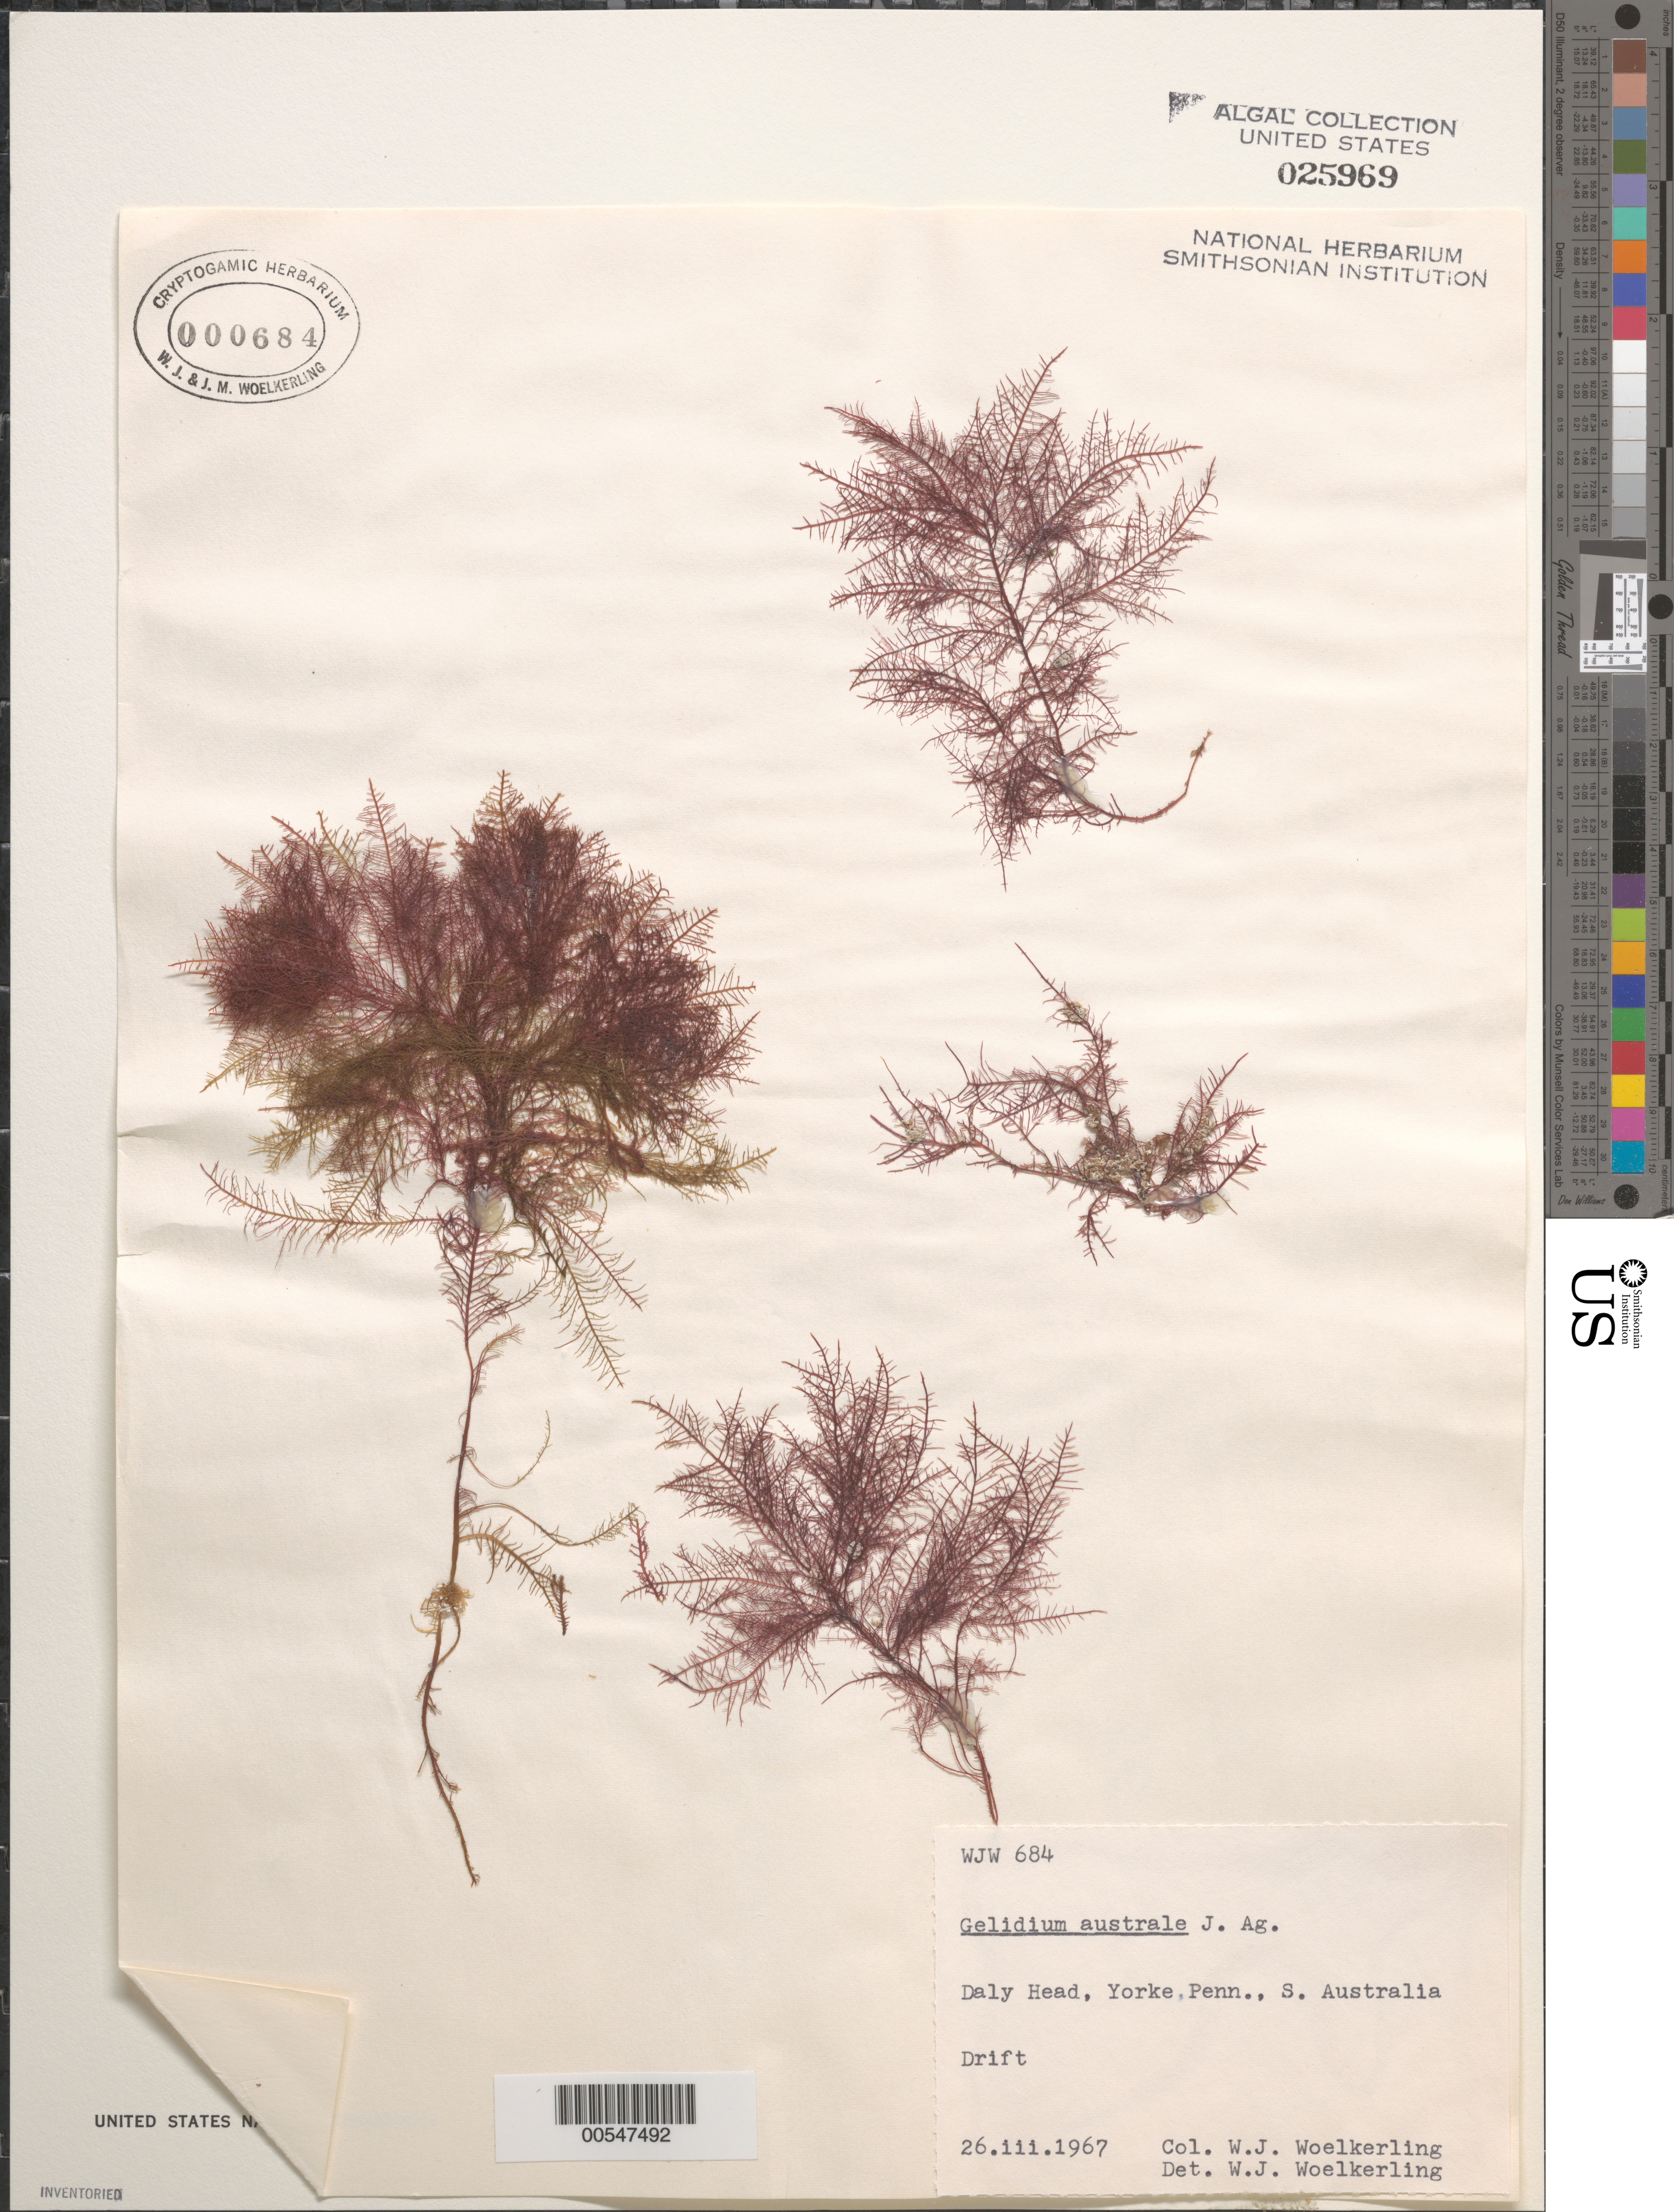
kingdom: Plantae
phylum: Rhodophyta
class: Florideophyceae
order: Gelidiales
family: Gelidiaceae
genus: Gelidium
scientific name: Gelidium australe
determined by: Woelkerling, W. J.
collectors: W. Woelkerling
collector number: WJW 684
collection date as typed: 26 Mar 1967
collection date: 1967-03-26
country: Australia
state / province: South Australia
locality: Daly Head, Yorke Peninsula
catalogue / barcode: US 25969